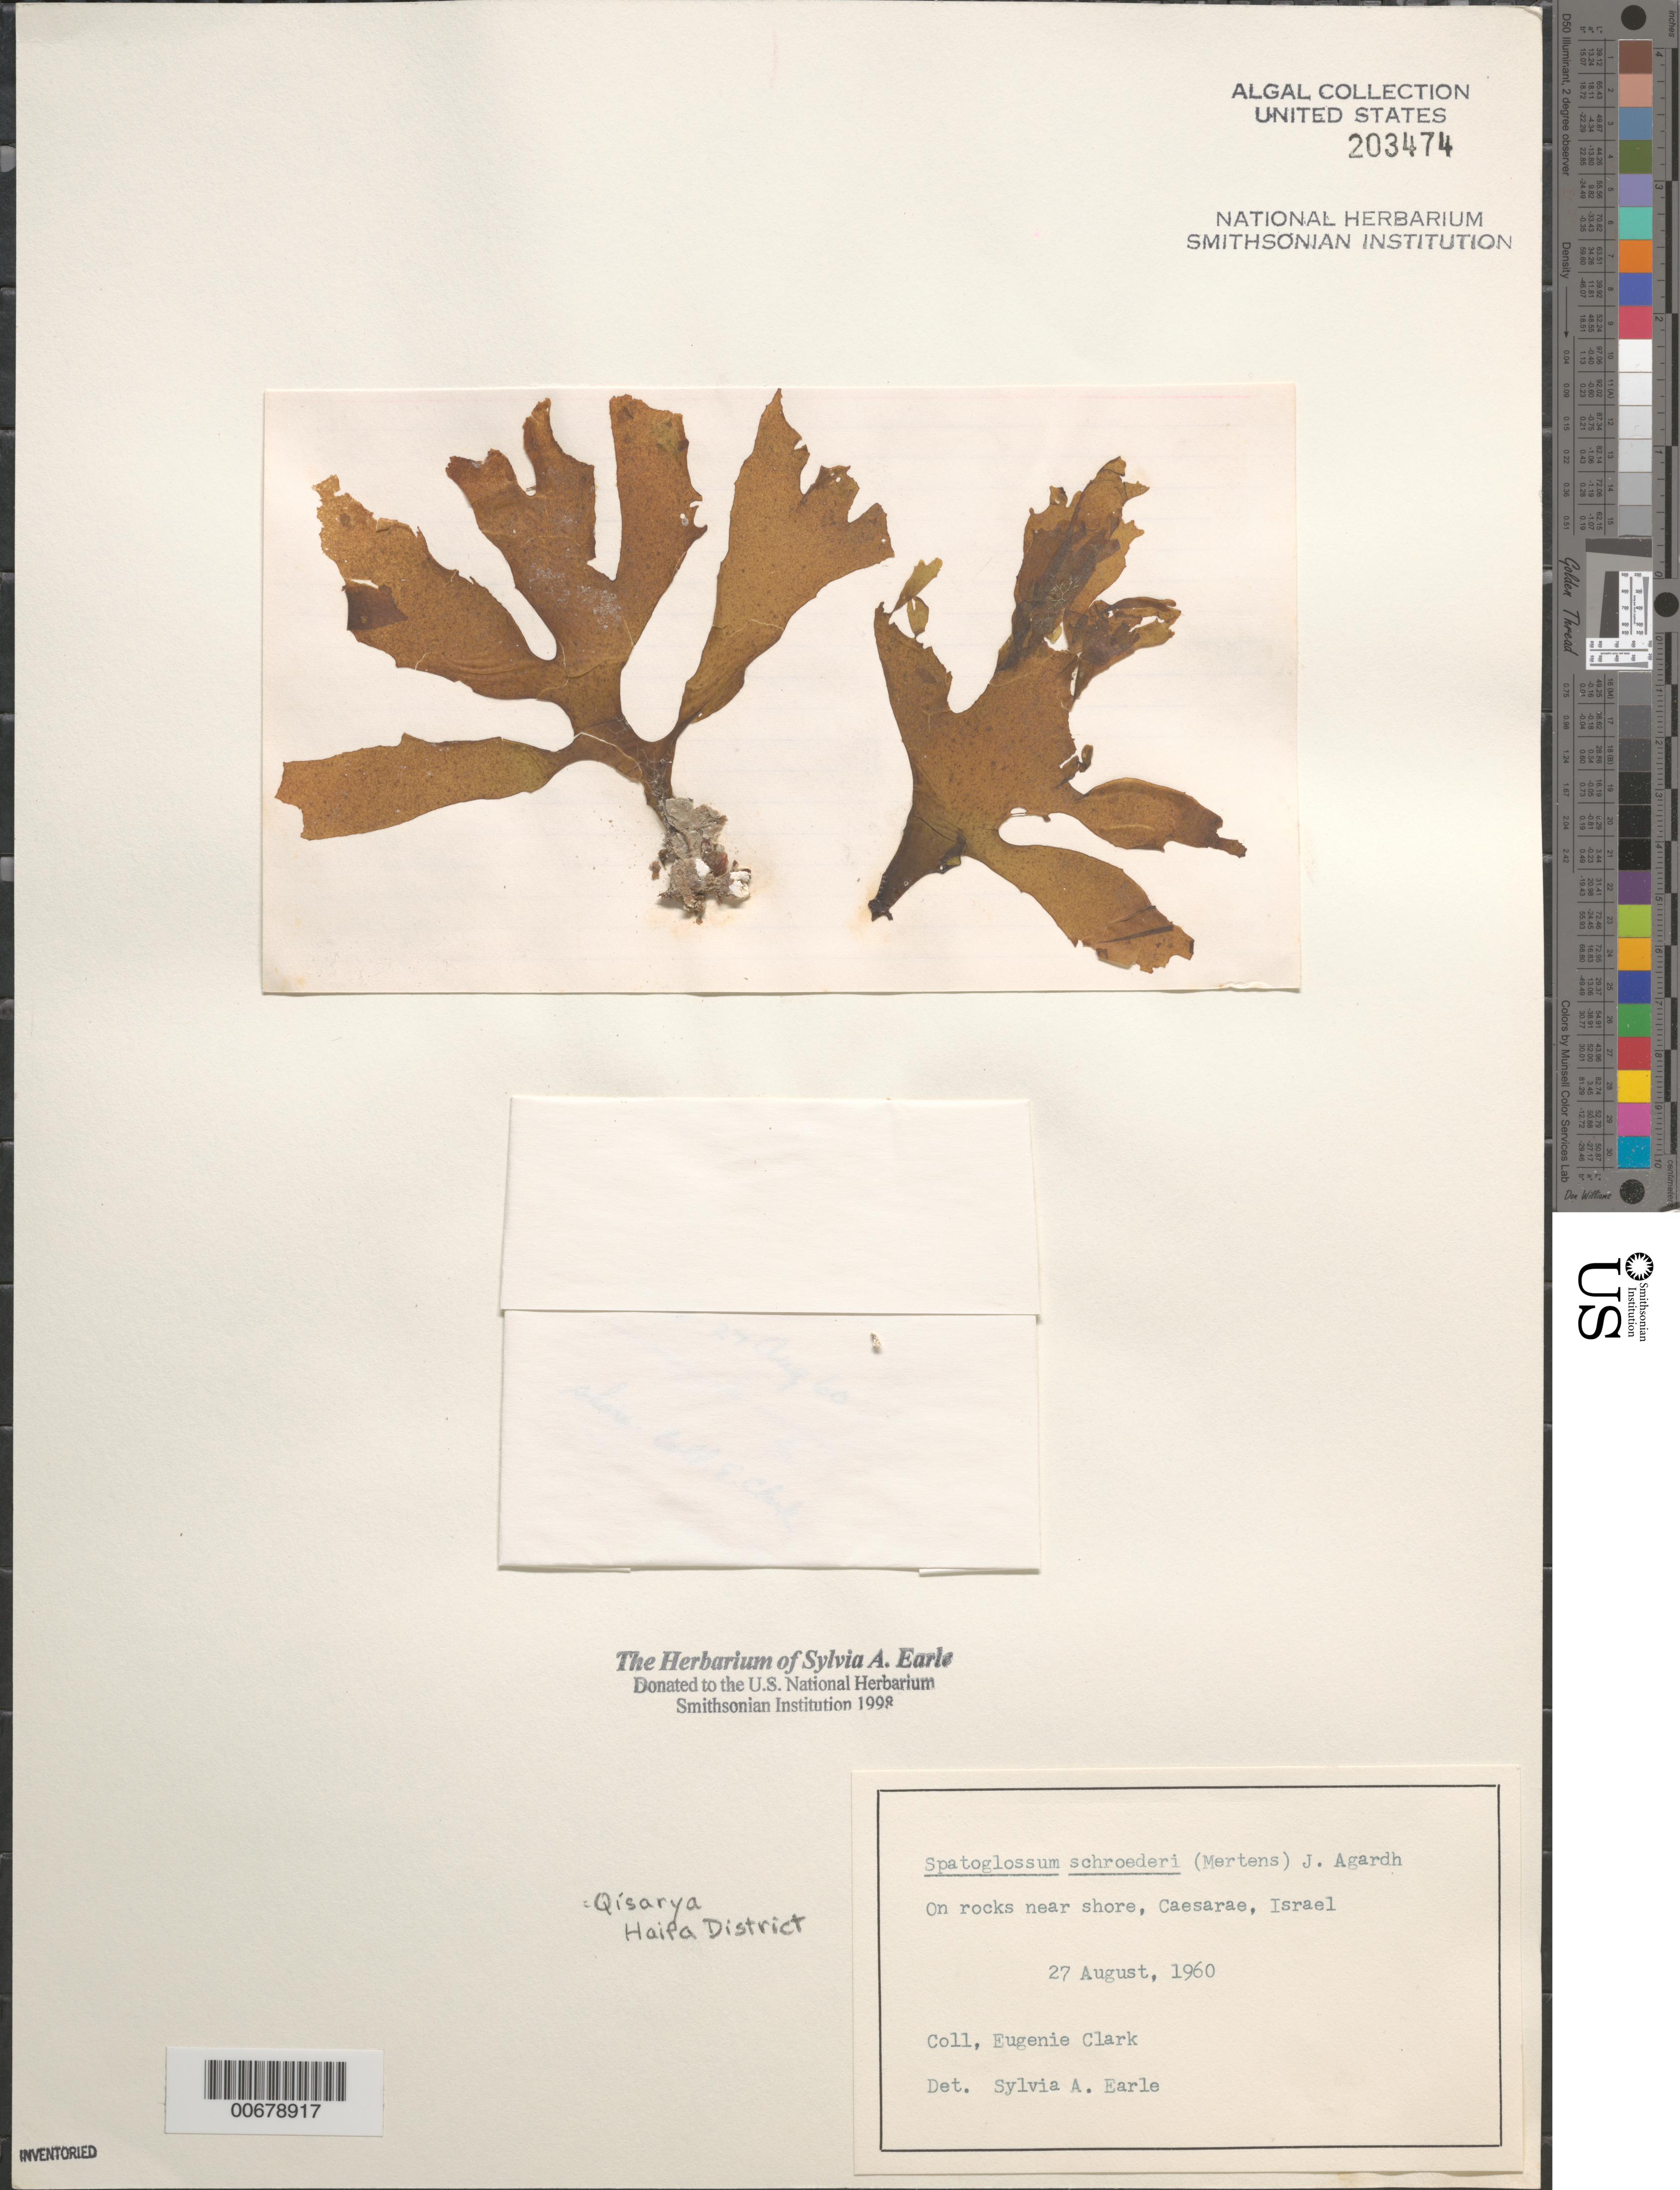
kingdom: Chromista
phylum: Ochrophyta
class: Phaeophyceae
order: Dictyotales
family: Dictyotaceae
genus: Spatoglossum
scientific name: Spatoglossum schroederi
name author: (C. Agardh) Kütz.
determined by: Earle, S. A.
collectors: E. Clark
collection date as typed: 27 Aug 1960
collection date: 1960-08-27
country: Israel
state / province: Haifa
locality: Qisarya (Caesarea)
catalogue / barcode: US 203474